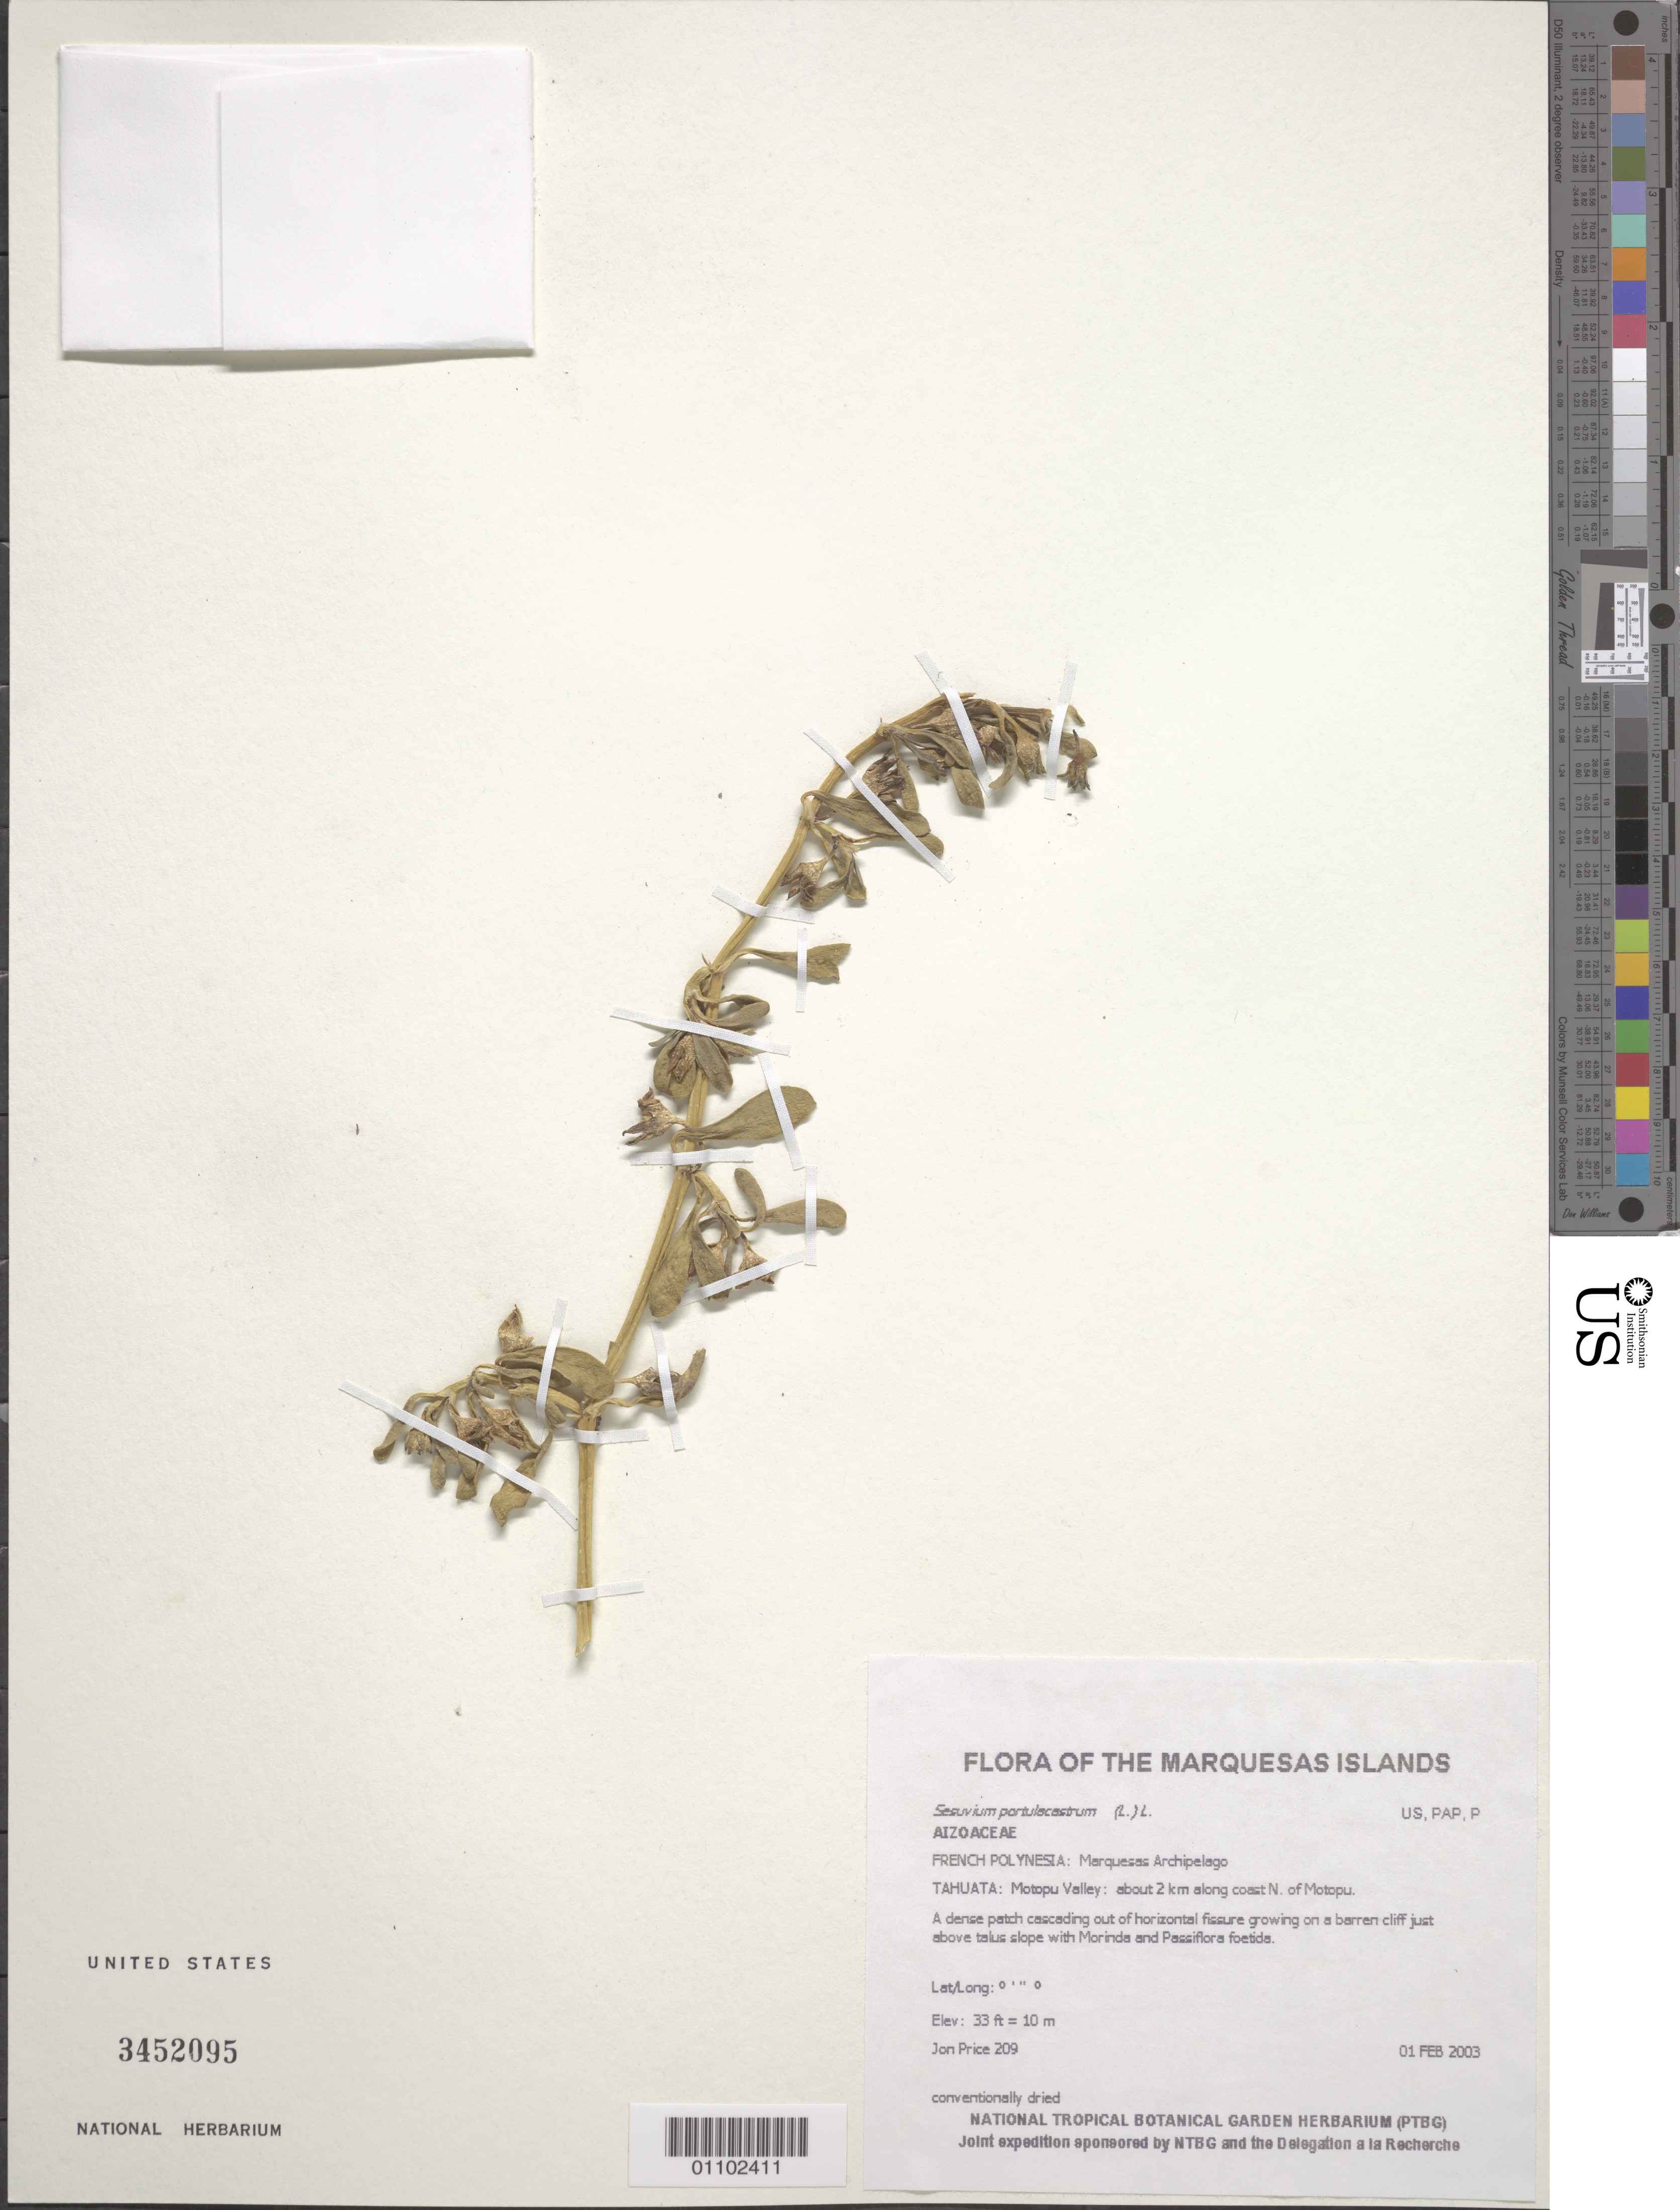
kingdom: Plantae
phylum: Tracheophyta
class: Magnoliopsida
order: Caryophyllales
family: Aizoaceae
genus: Sesuvium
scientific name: Sesuvium portulacastrum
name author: (L.) L.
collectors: J. Price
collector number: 209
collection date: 2003-02-01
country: French Polynesia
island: Tahuata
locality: Motopu Valley: about 2 km along coast N. of Motopu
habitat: A dense patch cascading out of horizontal fissure growing on a barren cliff just above talus slope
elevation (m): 10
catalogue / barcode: US 3452095